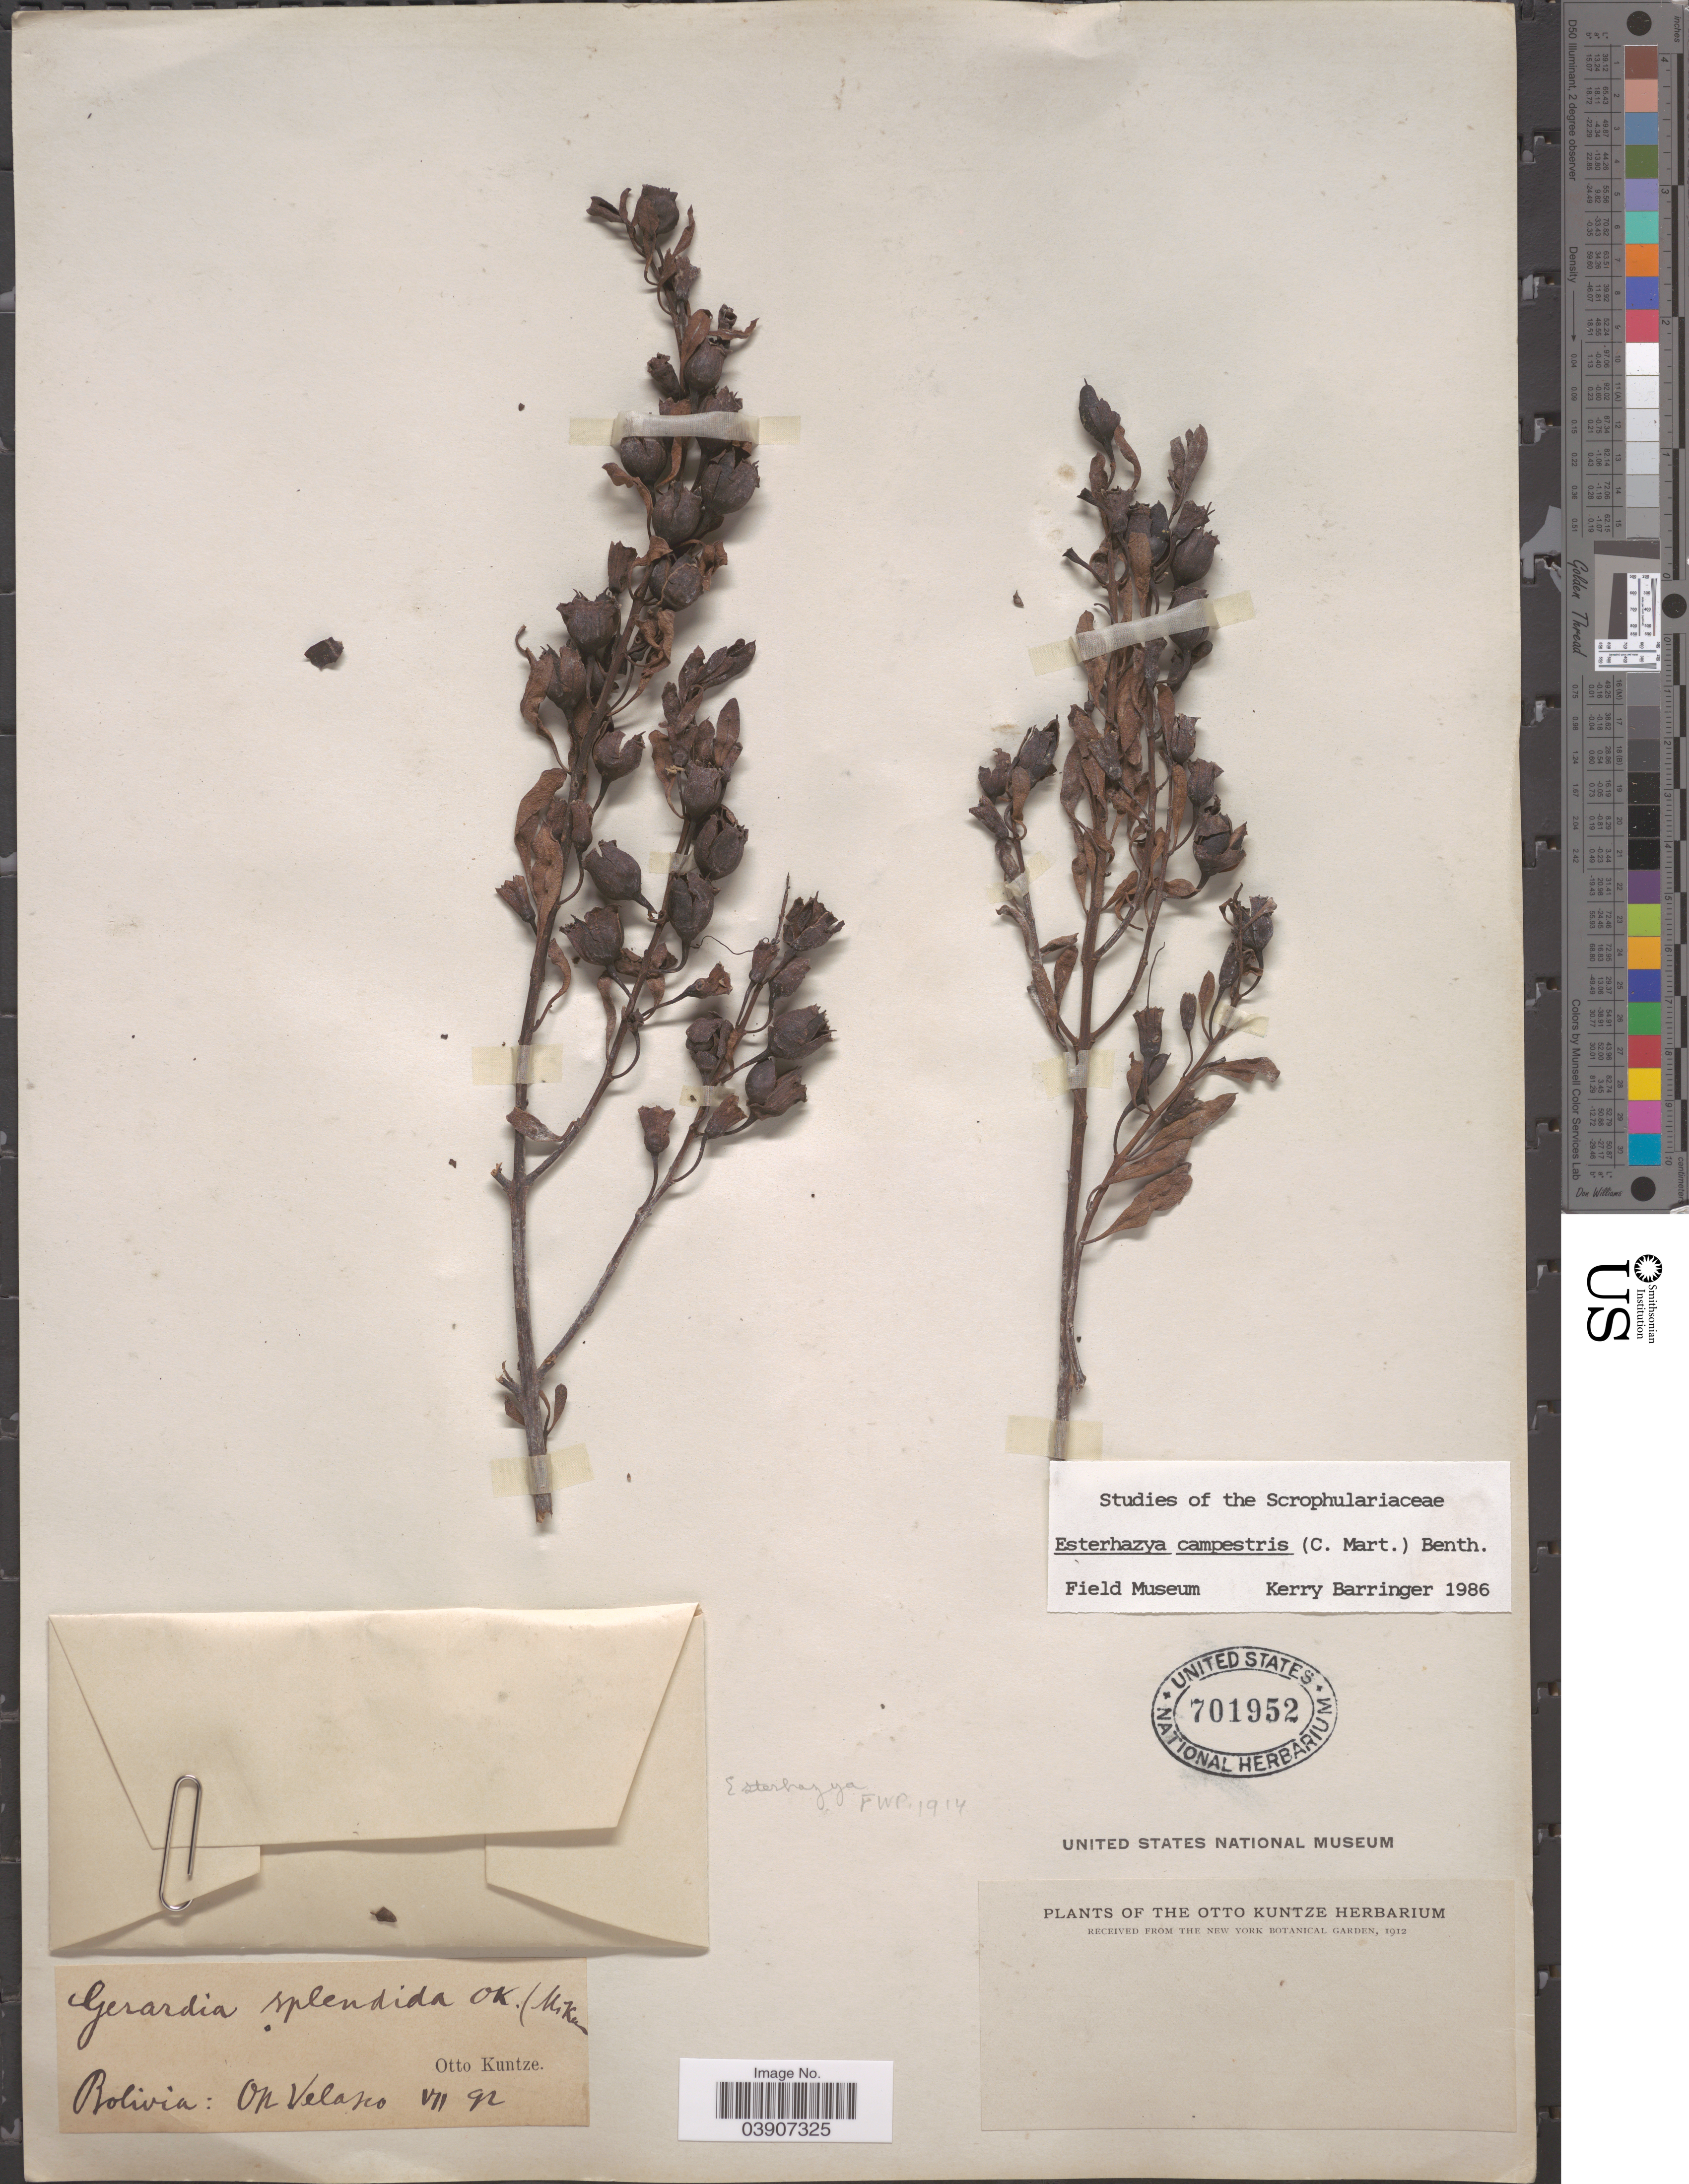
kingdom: Plantae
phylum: Tracheophyta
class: Magnoliopsida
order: Lamiales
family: Orobanchaceae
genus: Esterhazya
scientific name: Esterhazya campestris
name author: Spix ex Mart.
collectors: C.E.O. Kuntze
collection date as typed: Transcribed d/m/y: /7/92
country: Bolivia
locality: On Velasco.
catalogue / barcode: US 701952